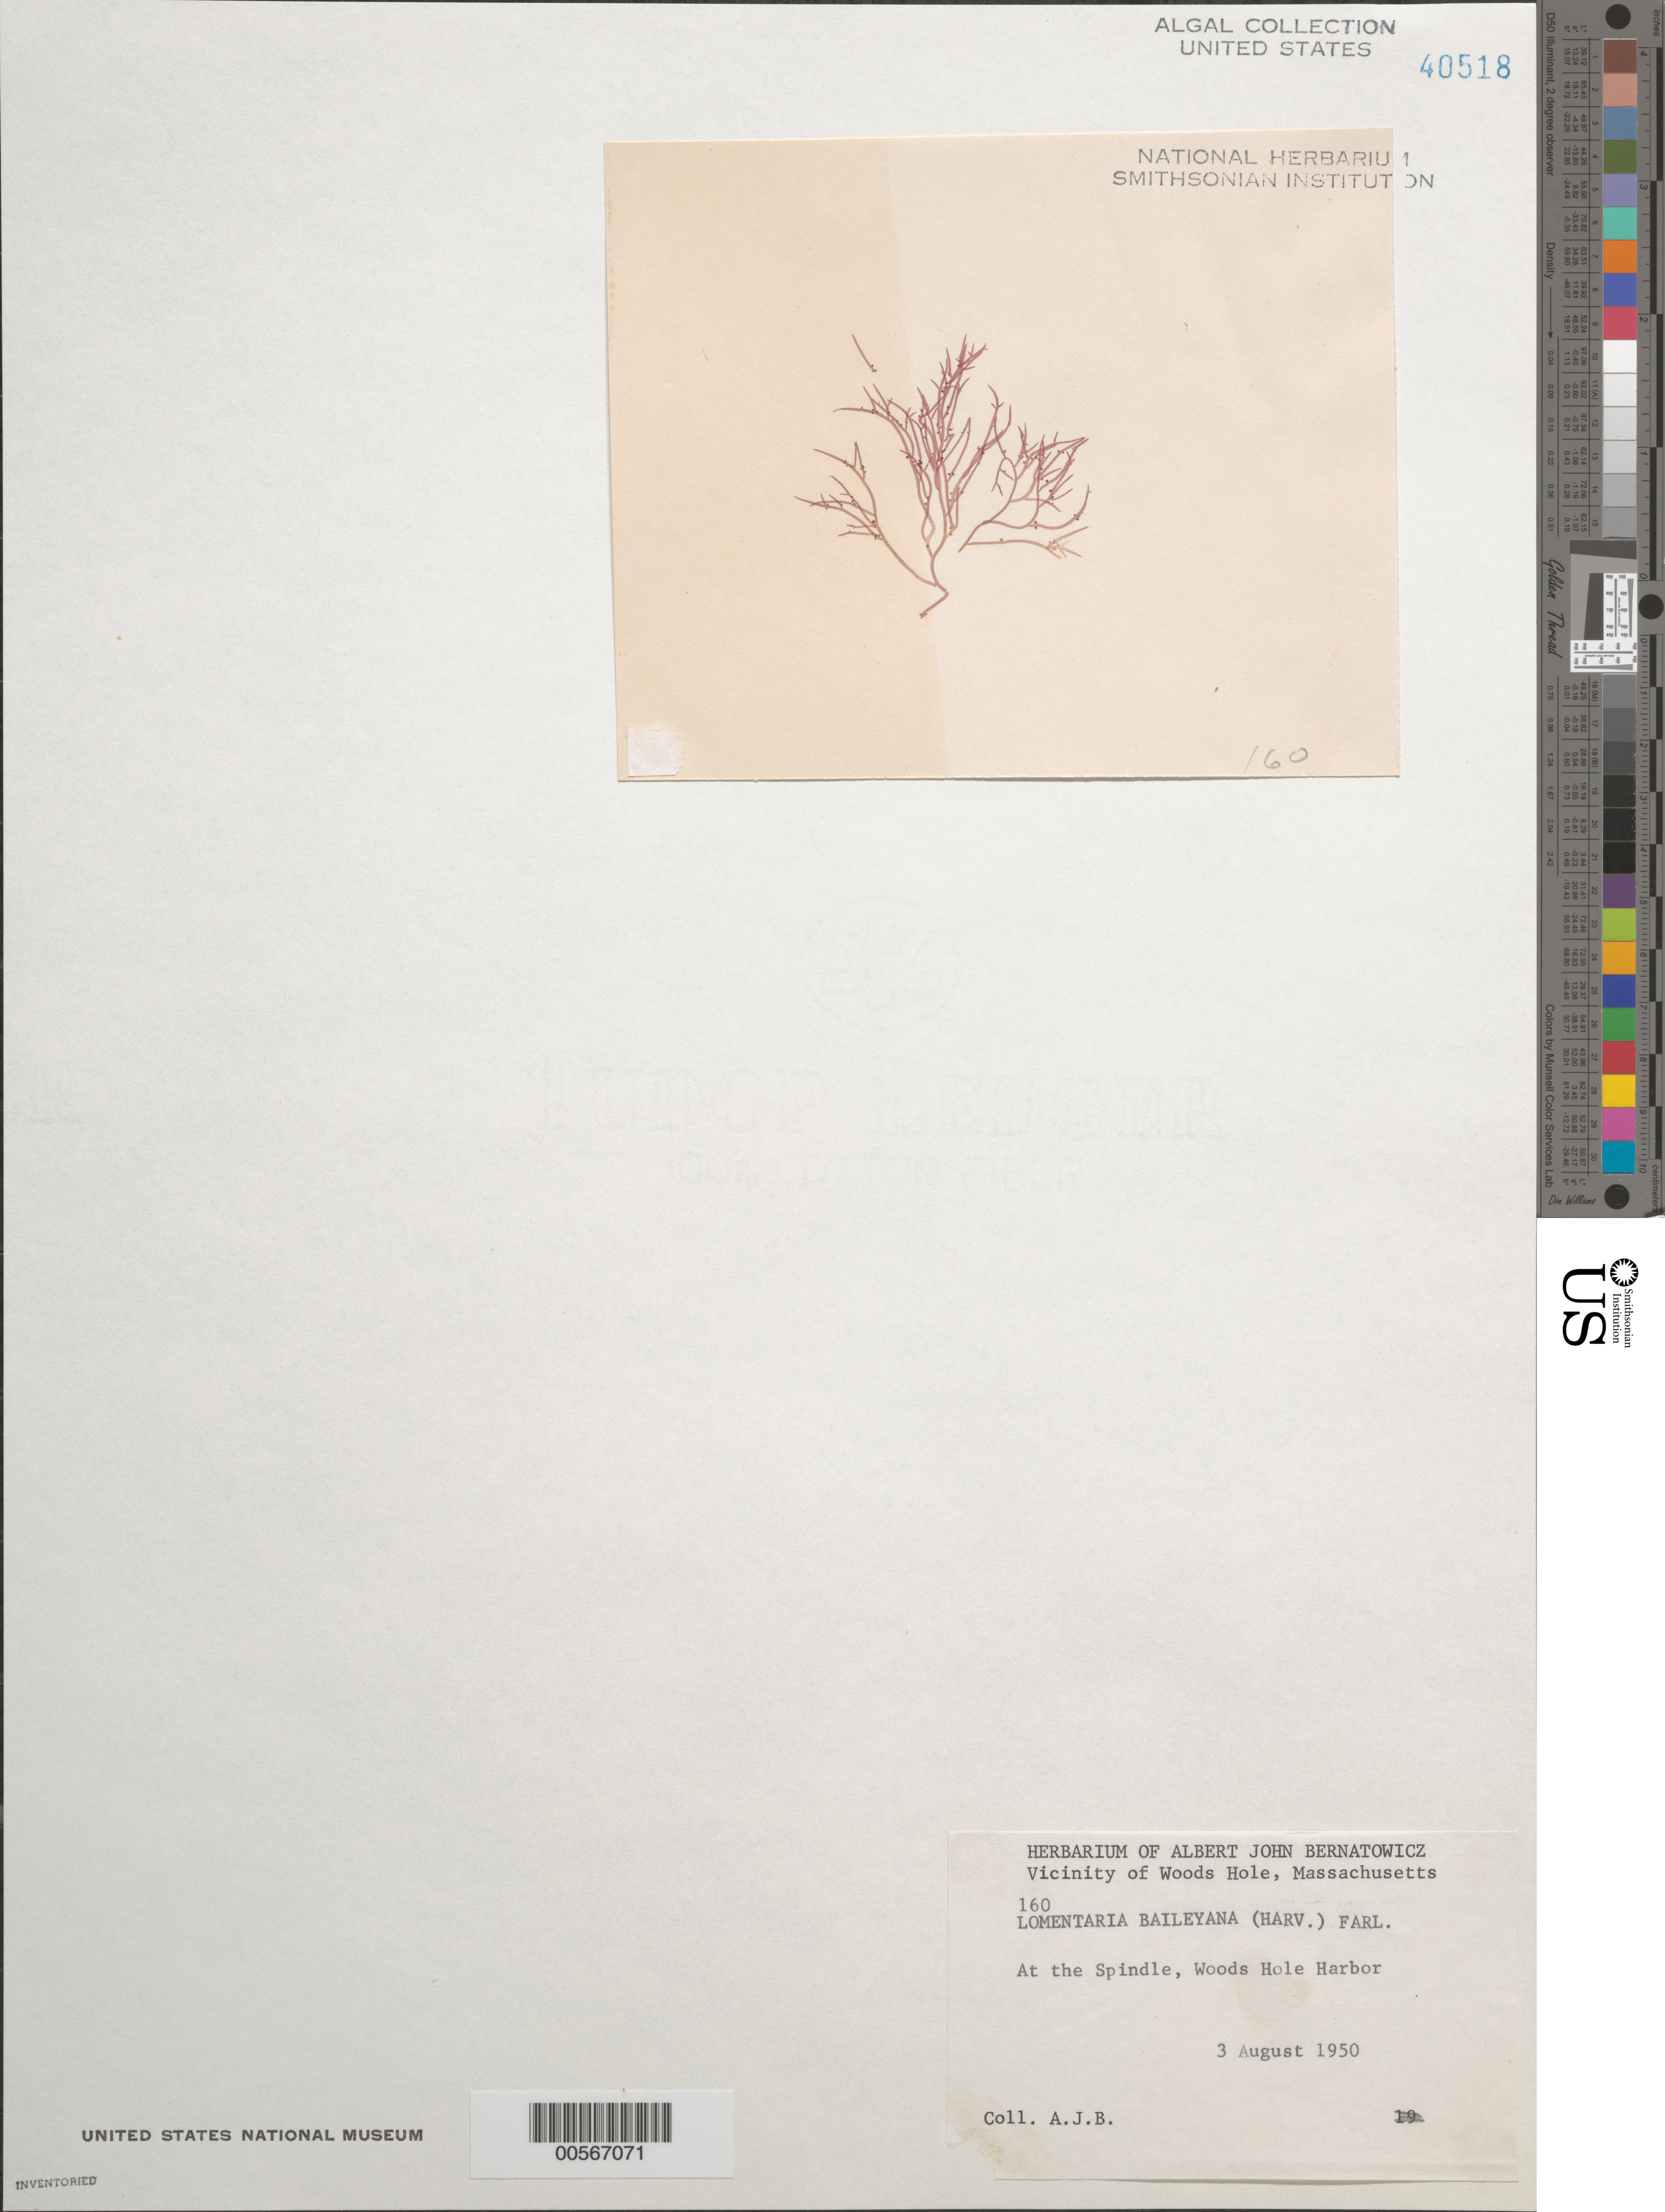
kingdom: Plantae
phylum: Rhodophyta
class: Florideophyceae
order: Rhodymeniales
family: Lomentariaceae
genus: Hooperia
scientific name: Hooperia divaricata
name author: (Durant) M.J. Wynne et al.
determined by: Algae name updating Project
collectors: A. Bernatowicz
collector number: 160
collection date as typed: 03 Aug 1950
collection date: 1950-08-03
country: United States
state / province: Massachusetts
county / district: Barnstable County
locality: Woods Hole Harbor, The Spindle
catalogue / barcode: US 40518